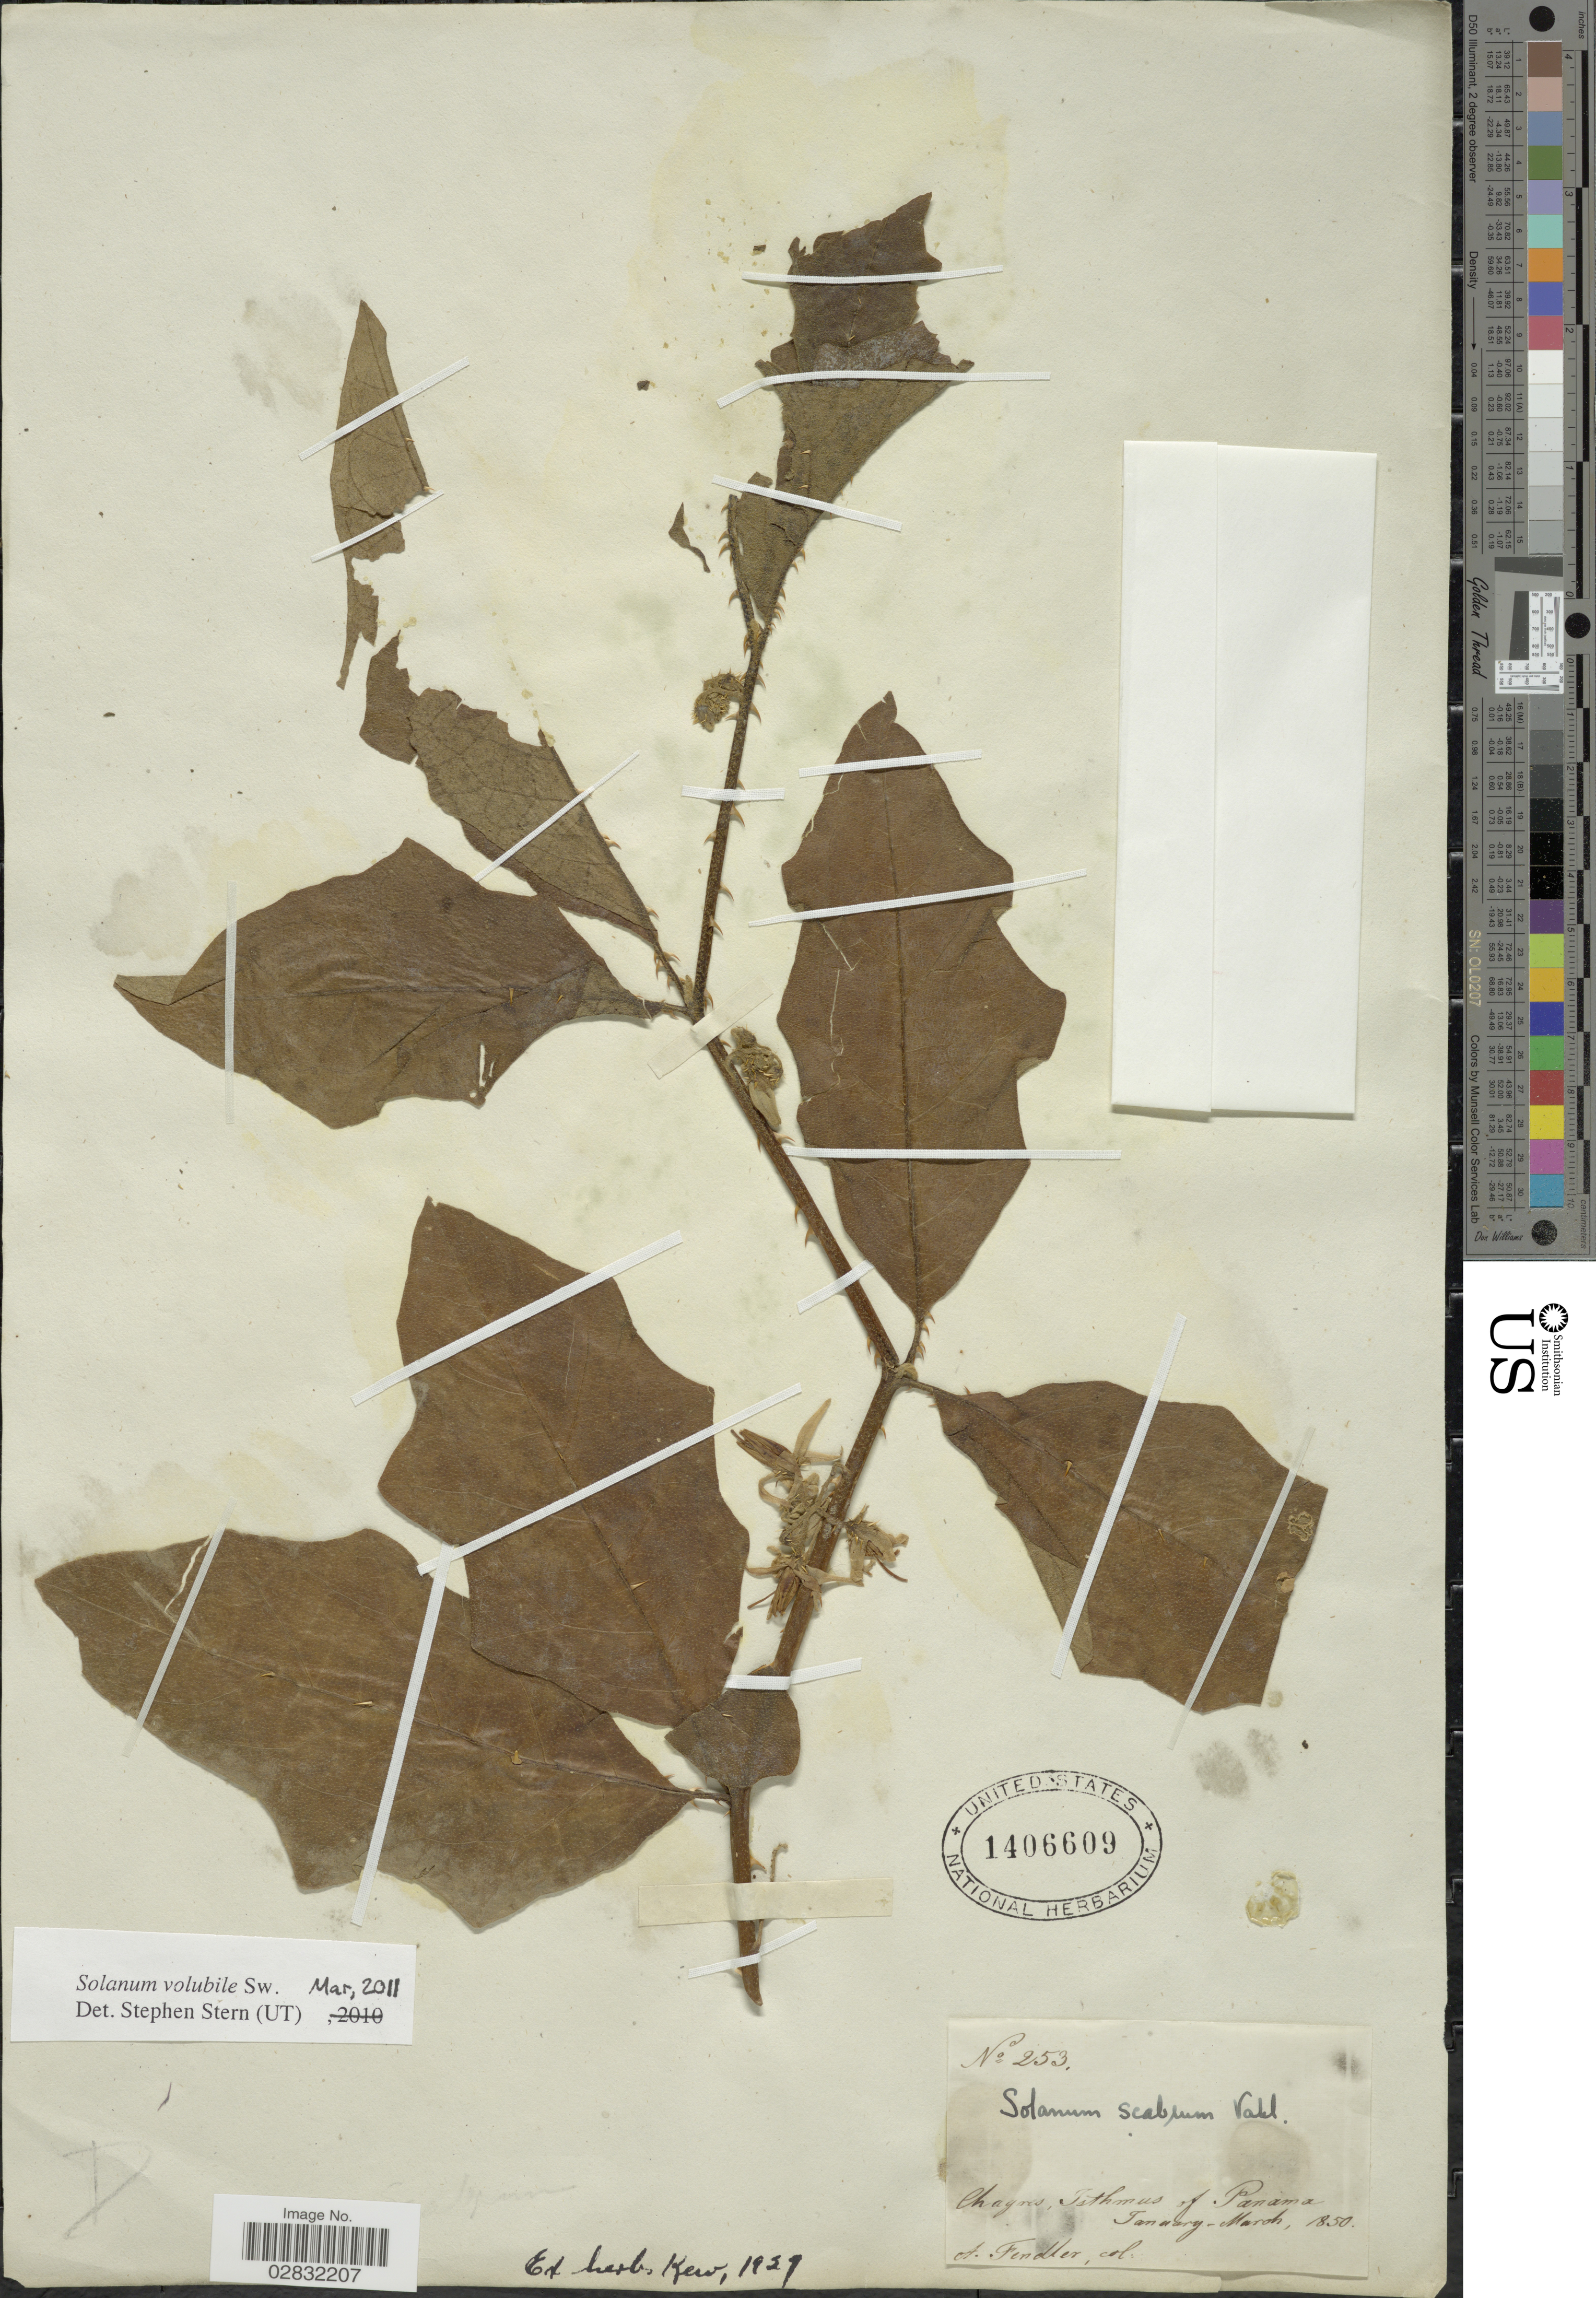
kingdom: Plantae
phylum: Tracheophyta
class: Magnoliopsida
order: Solanales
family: Solanaceae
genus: Solanum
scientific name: Solanum volubile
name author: Sw.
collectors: A. Fendler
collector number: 253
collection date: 1850-01/1850-03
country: Panama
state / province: Panamá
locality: Chagres, Isthmus of Panama.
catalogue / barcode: US 1406609